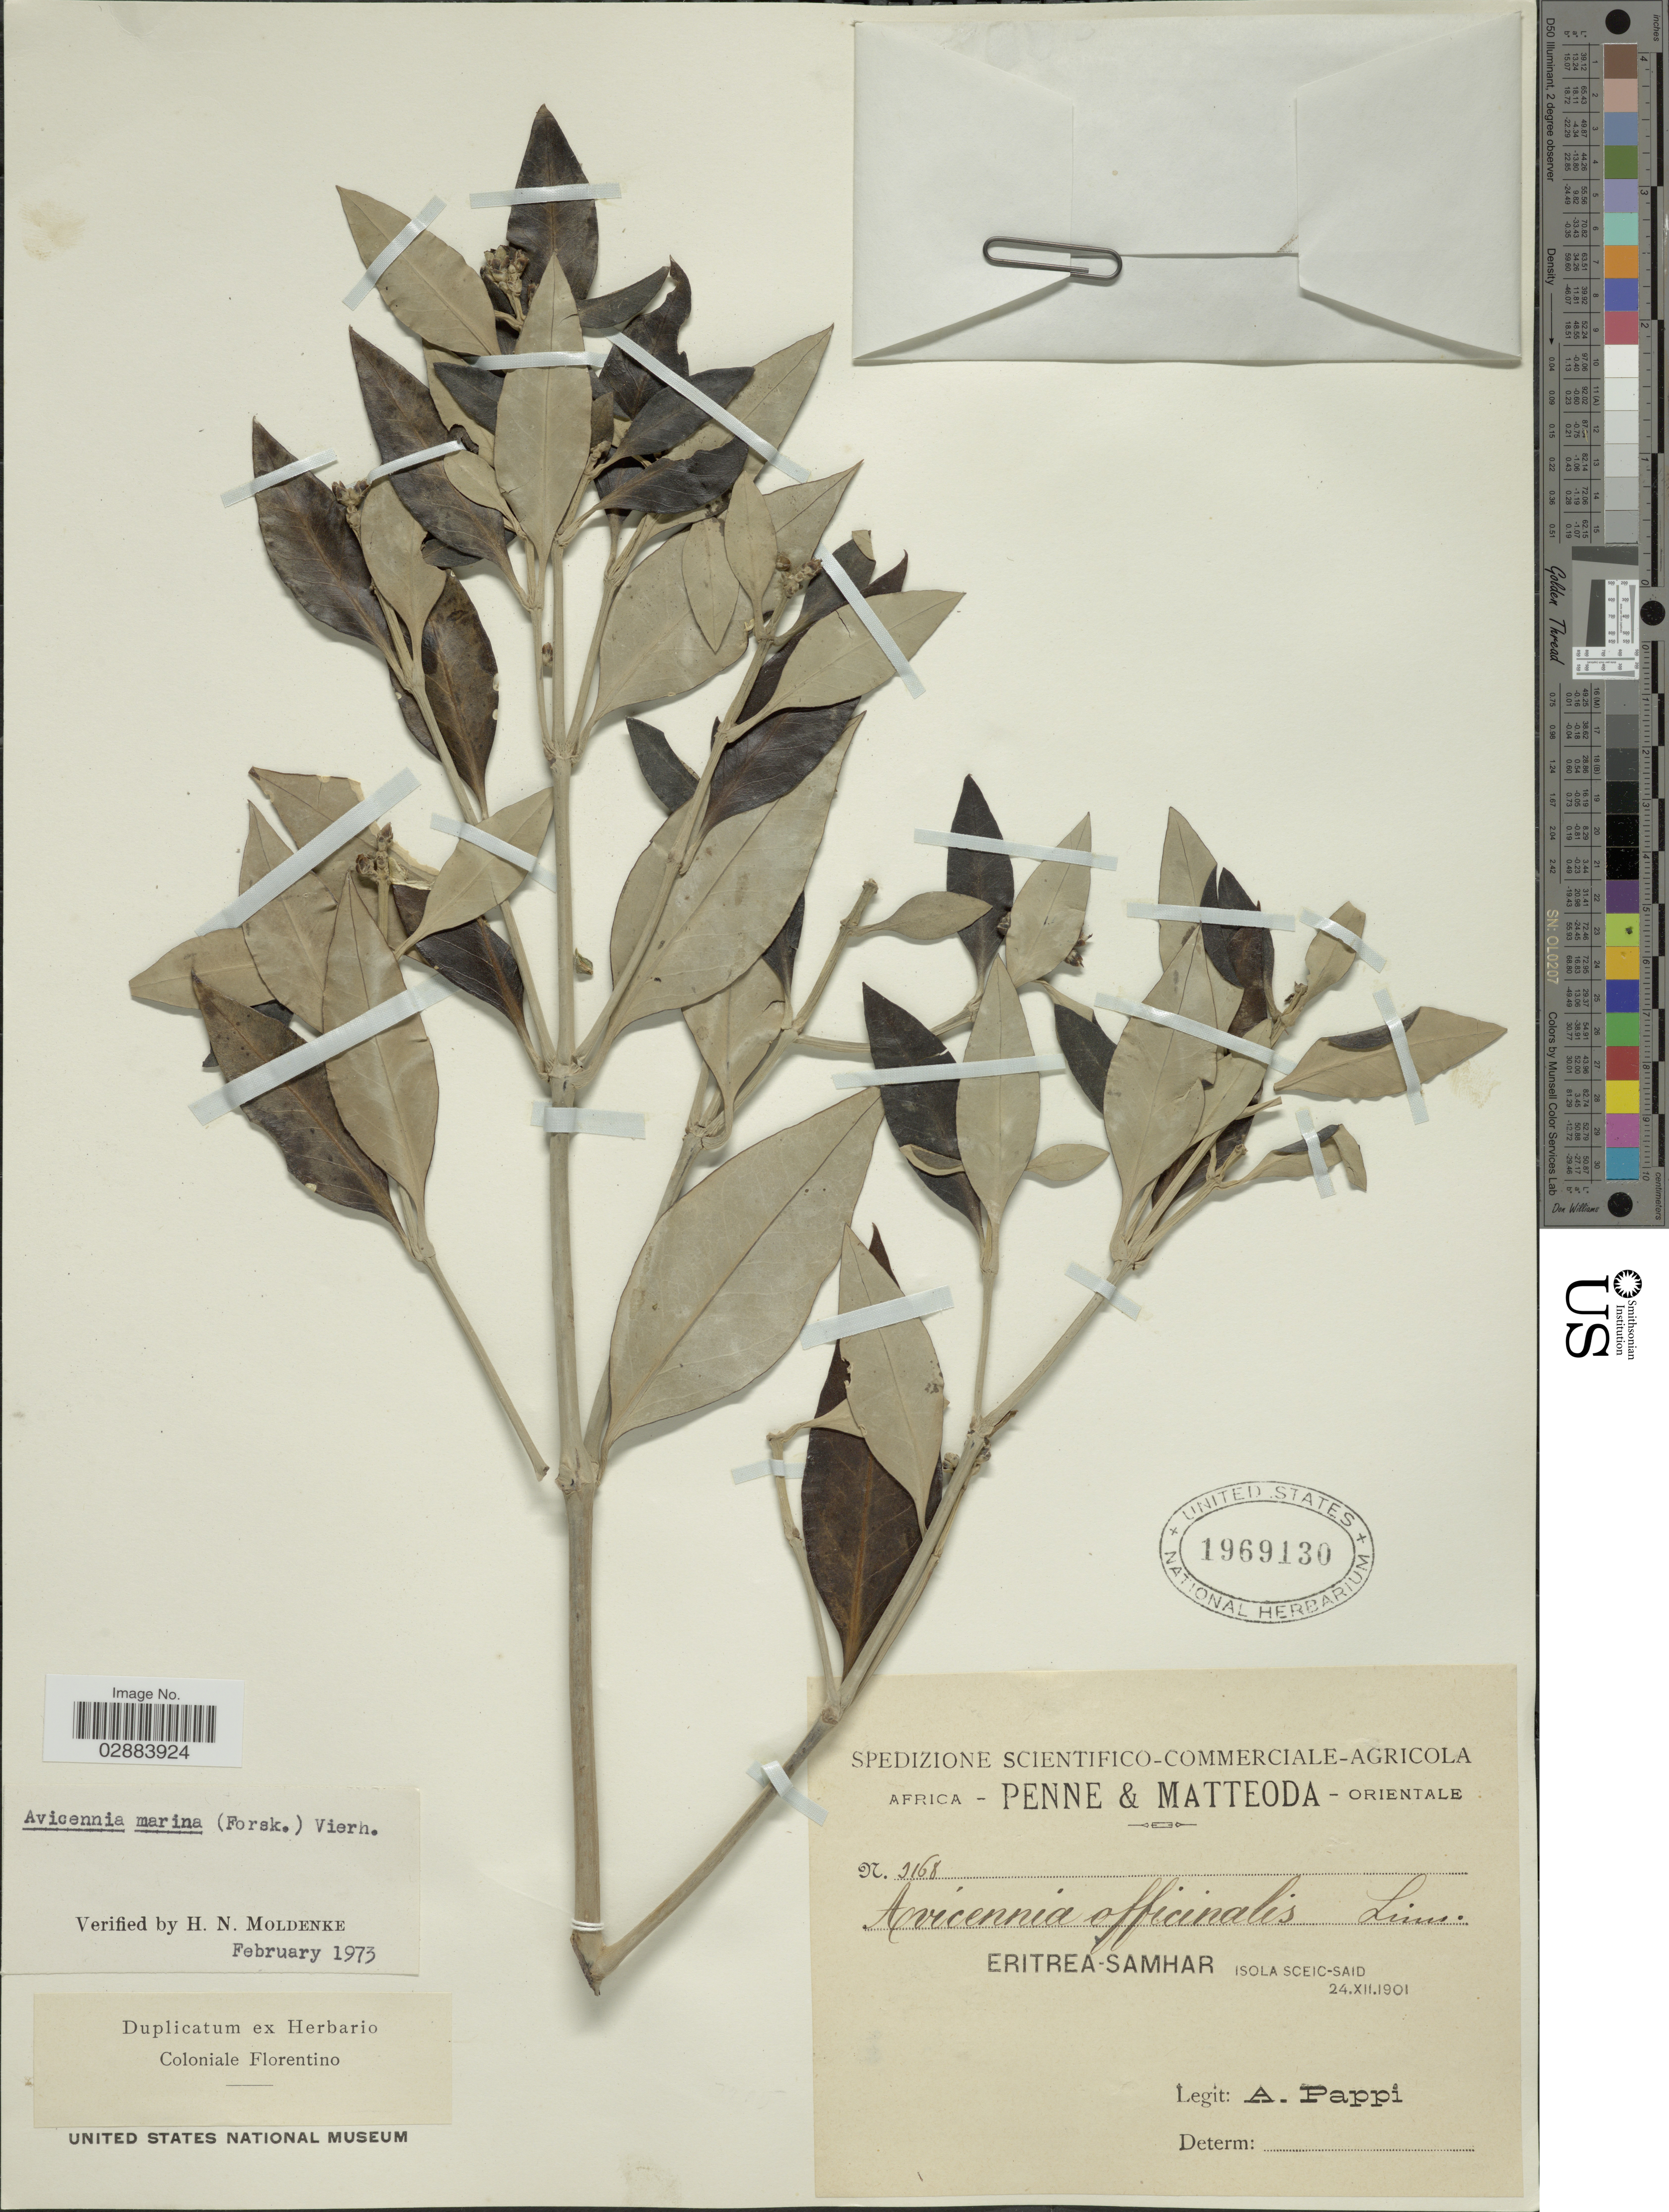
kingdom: Plantae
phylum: Tracheophyta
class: Magnoliopsida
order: Lamiales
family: Acanthaceae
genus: Avicennia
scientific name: Avicennia marina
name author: (Forssk.) Vierh.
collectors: A. Pappi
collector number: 3168*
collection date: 1901-12-24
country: Eritrea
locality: Samhar. Isola Sceic-Said.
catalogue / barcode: US 1969130